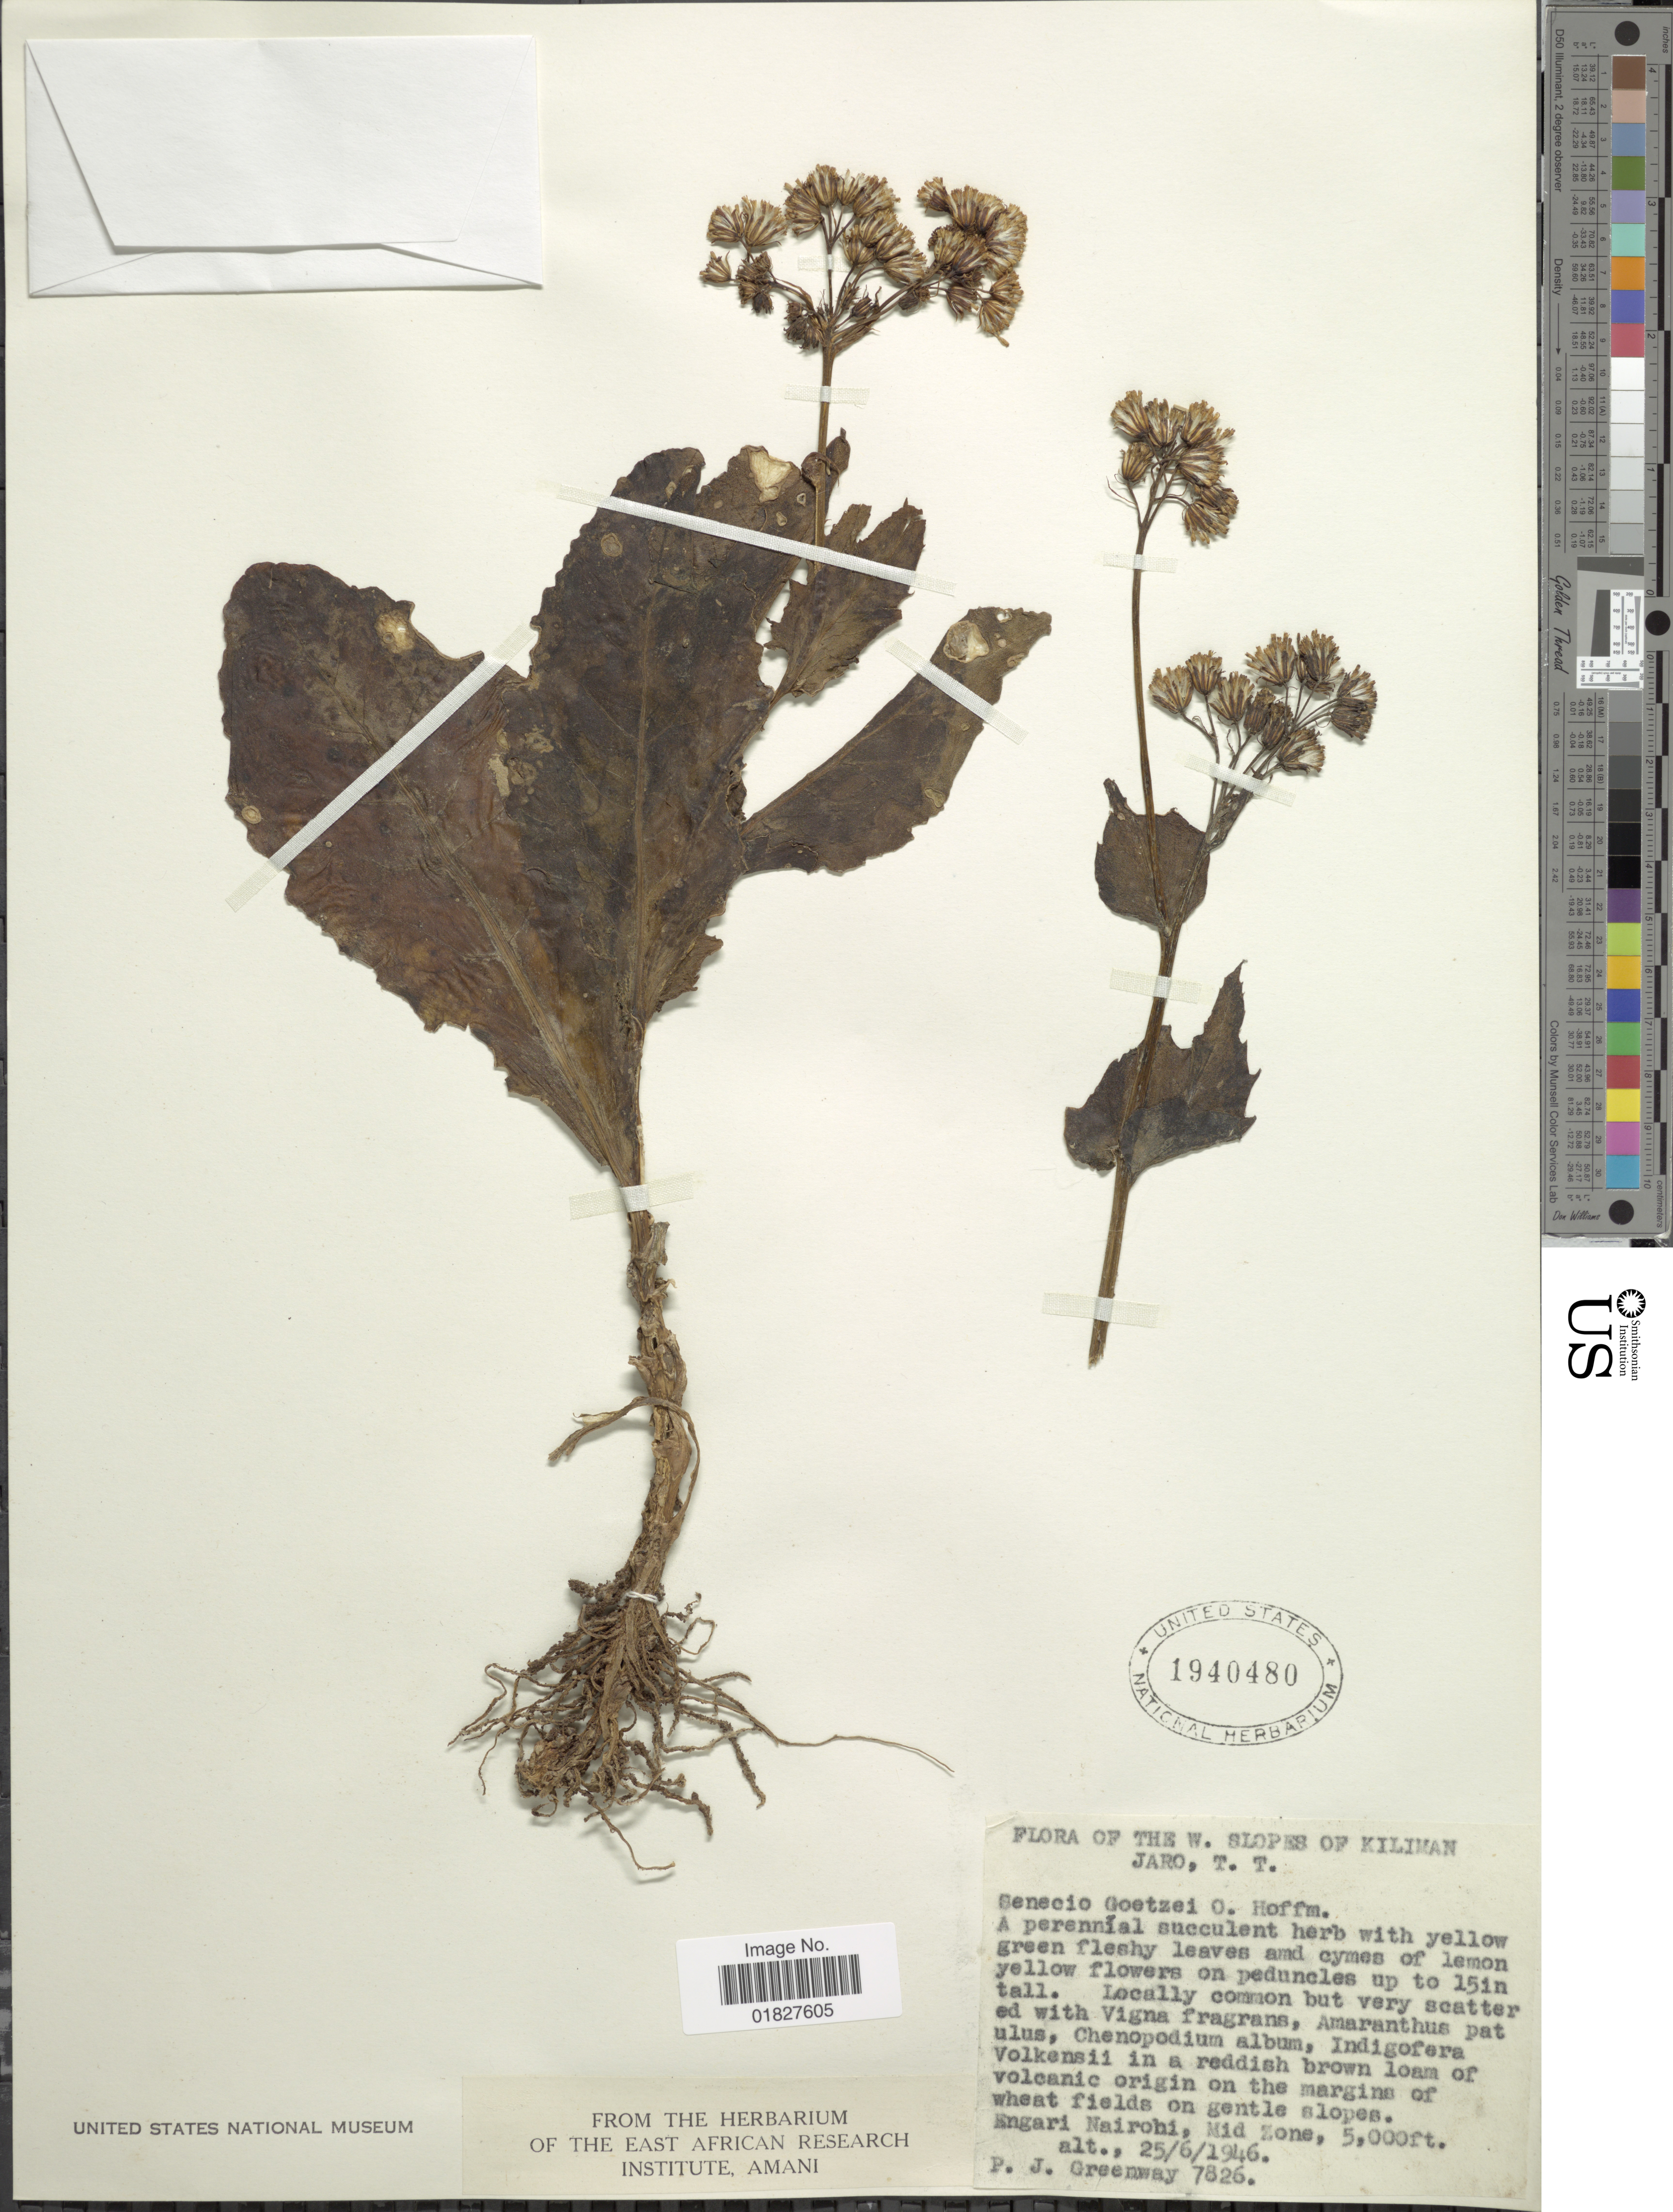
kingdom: Plantae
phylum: Tracheophyta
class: Magnoliopsida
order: Asterales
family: Asteraceae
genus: Solanecio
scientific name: Solanecio angulatus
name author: (Vahl) C. Jeffrey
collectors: P. J. Greenway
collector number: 7826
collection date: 1946-06-25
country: Tanzania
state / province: Kilimanjaro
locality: W. slopes of Kilimanjaro, T. T., Engari Nairobi, Mid Zone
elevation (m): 1524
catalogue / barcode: US 1940480